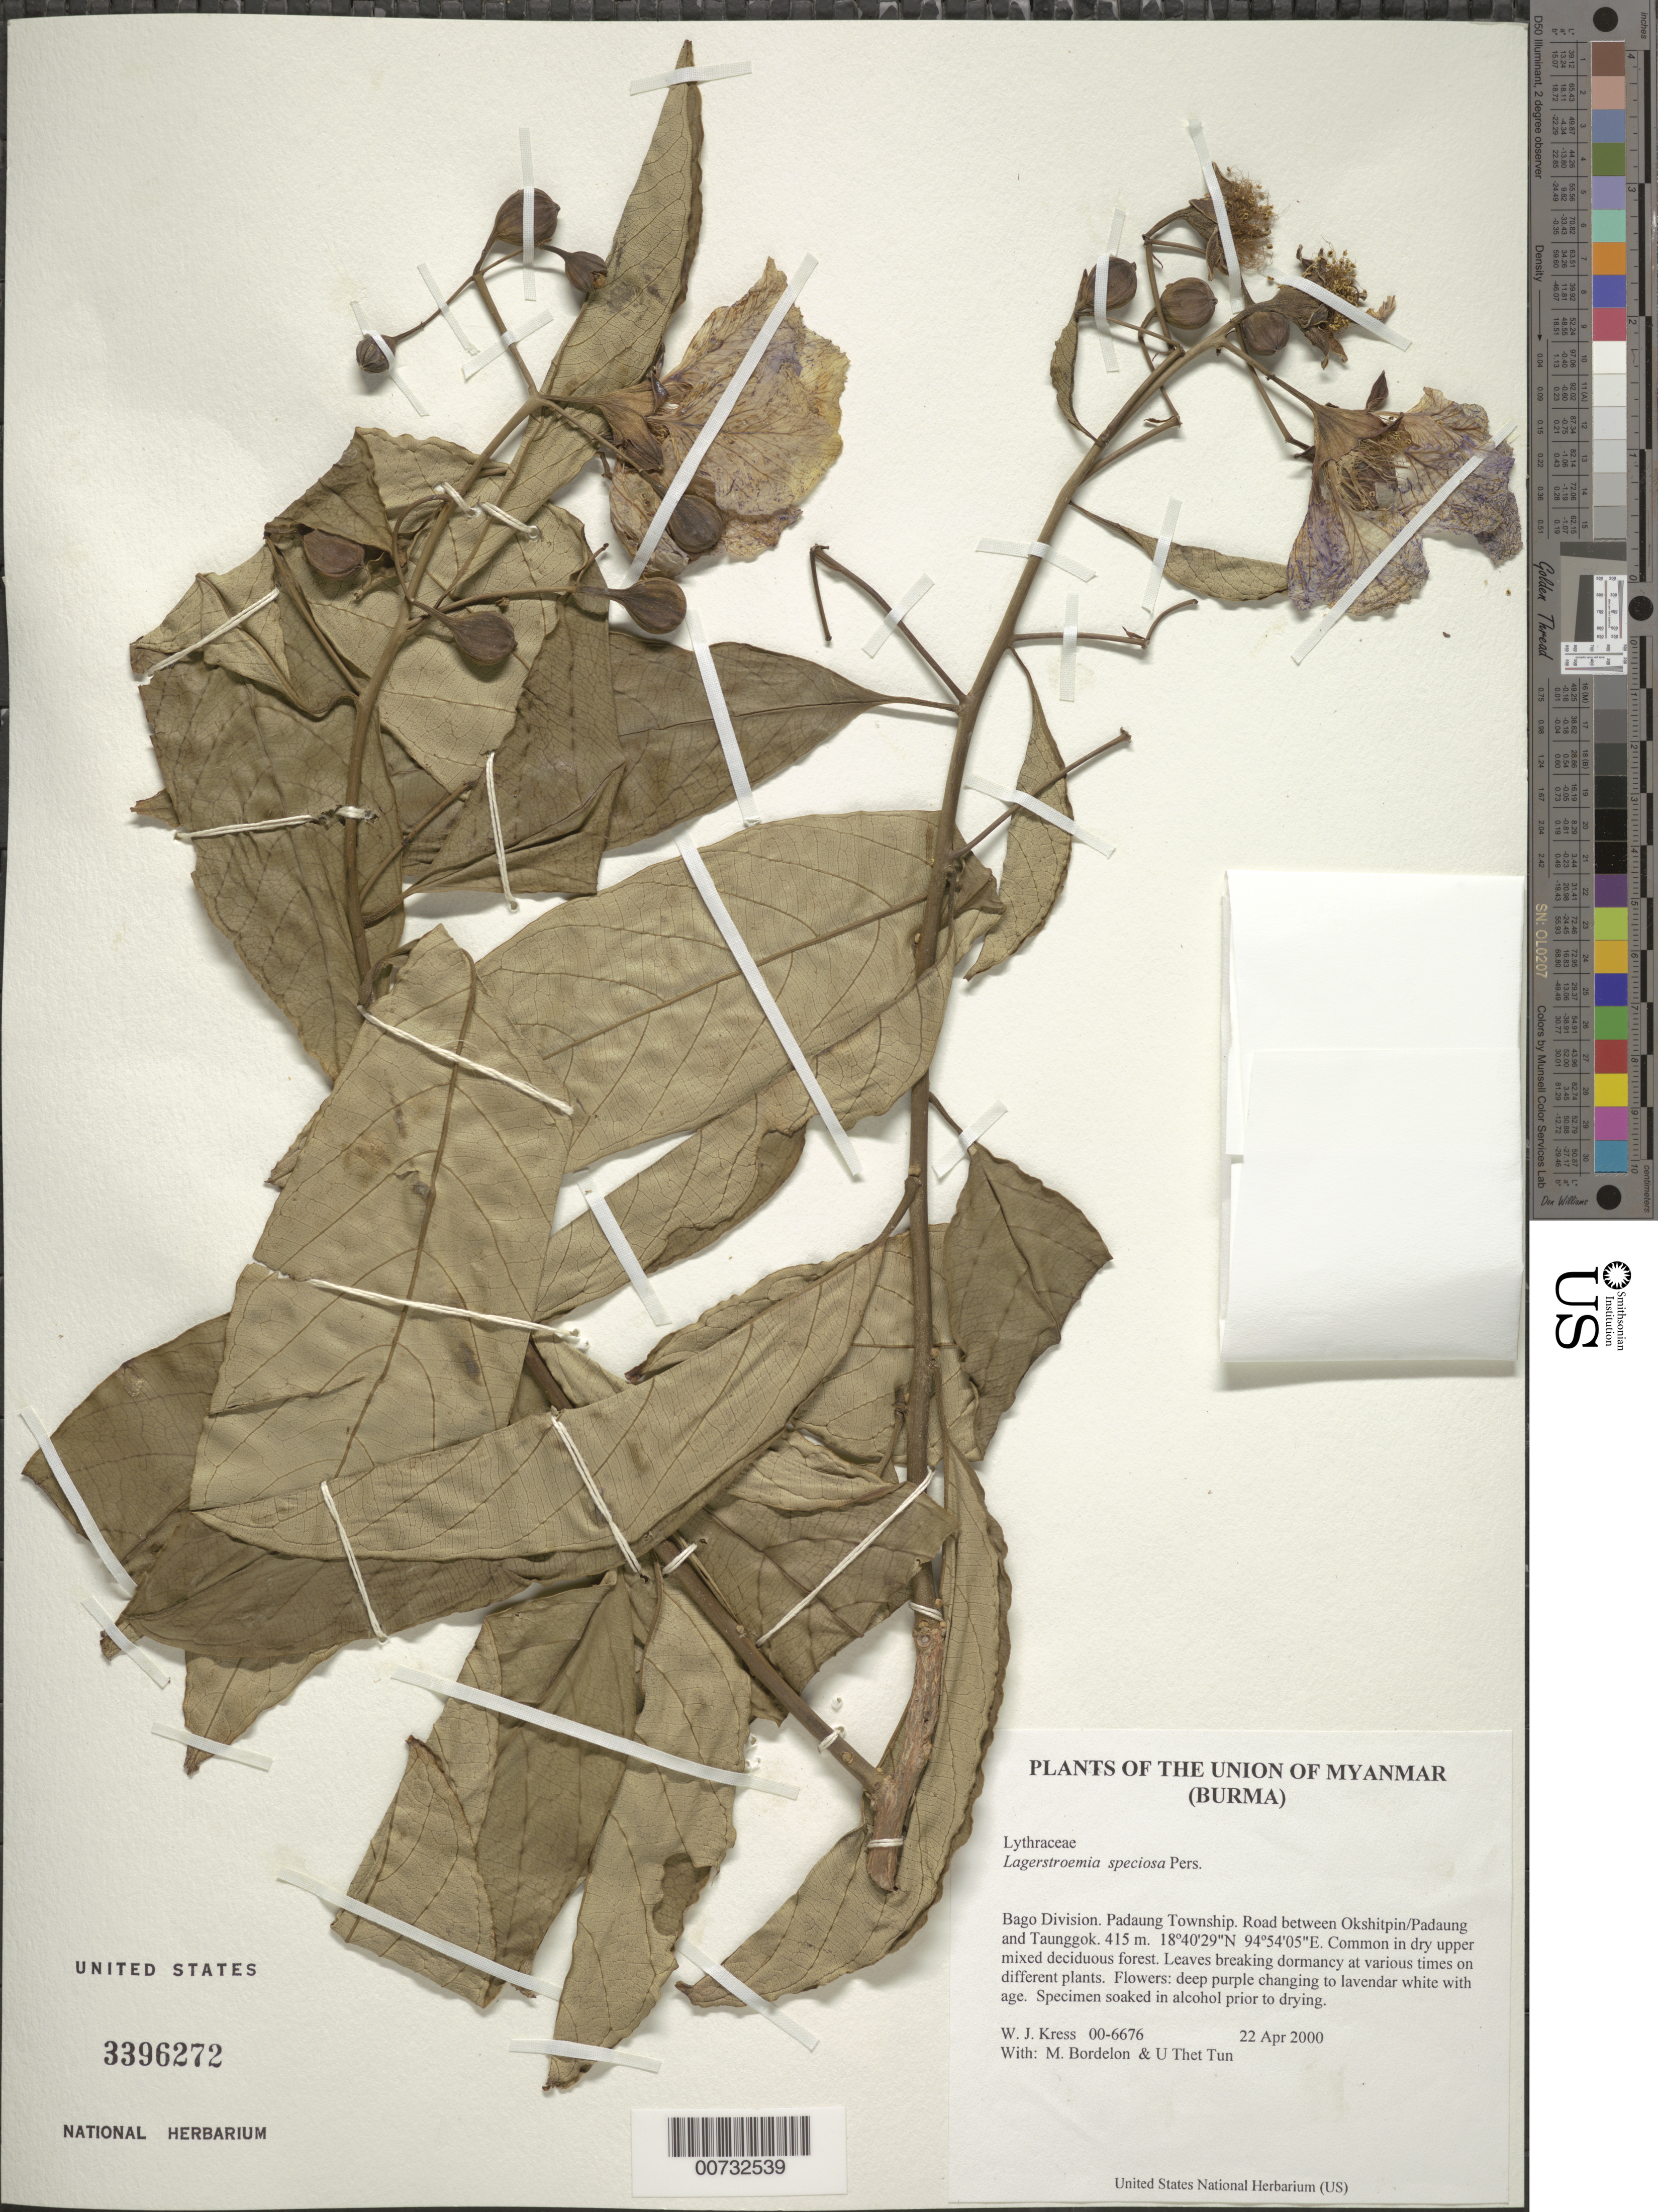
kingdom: Plantae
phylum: Tracheophyta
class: Magnoliopsida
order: Myrtales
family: Lythraceae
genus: Lagerstroemia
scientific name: Lagerstroemia speciosa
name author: (L.) Pers.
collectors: W. J. Kress, M. Bordelon & Thet Htun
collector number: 00-6676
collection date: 2000-04-22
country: Myanmar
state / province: Bago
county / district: Padaung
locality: Road between Okshitpin/Padaung and Taunggok.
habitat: Common in dry upper mixed deciduous forest.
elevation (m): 415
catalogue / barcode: US 3396272